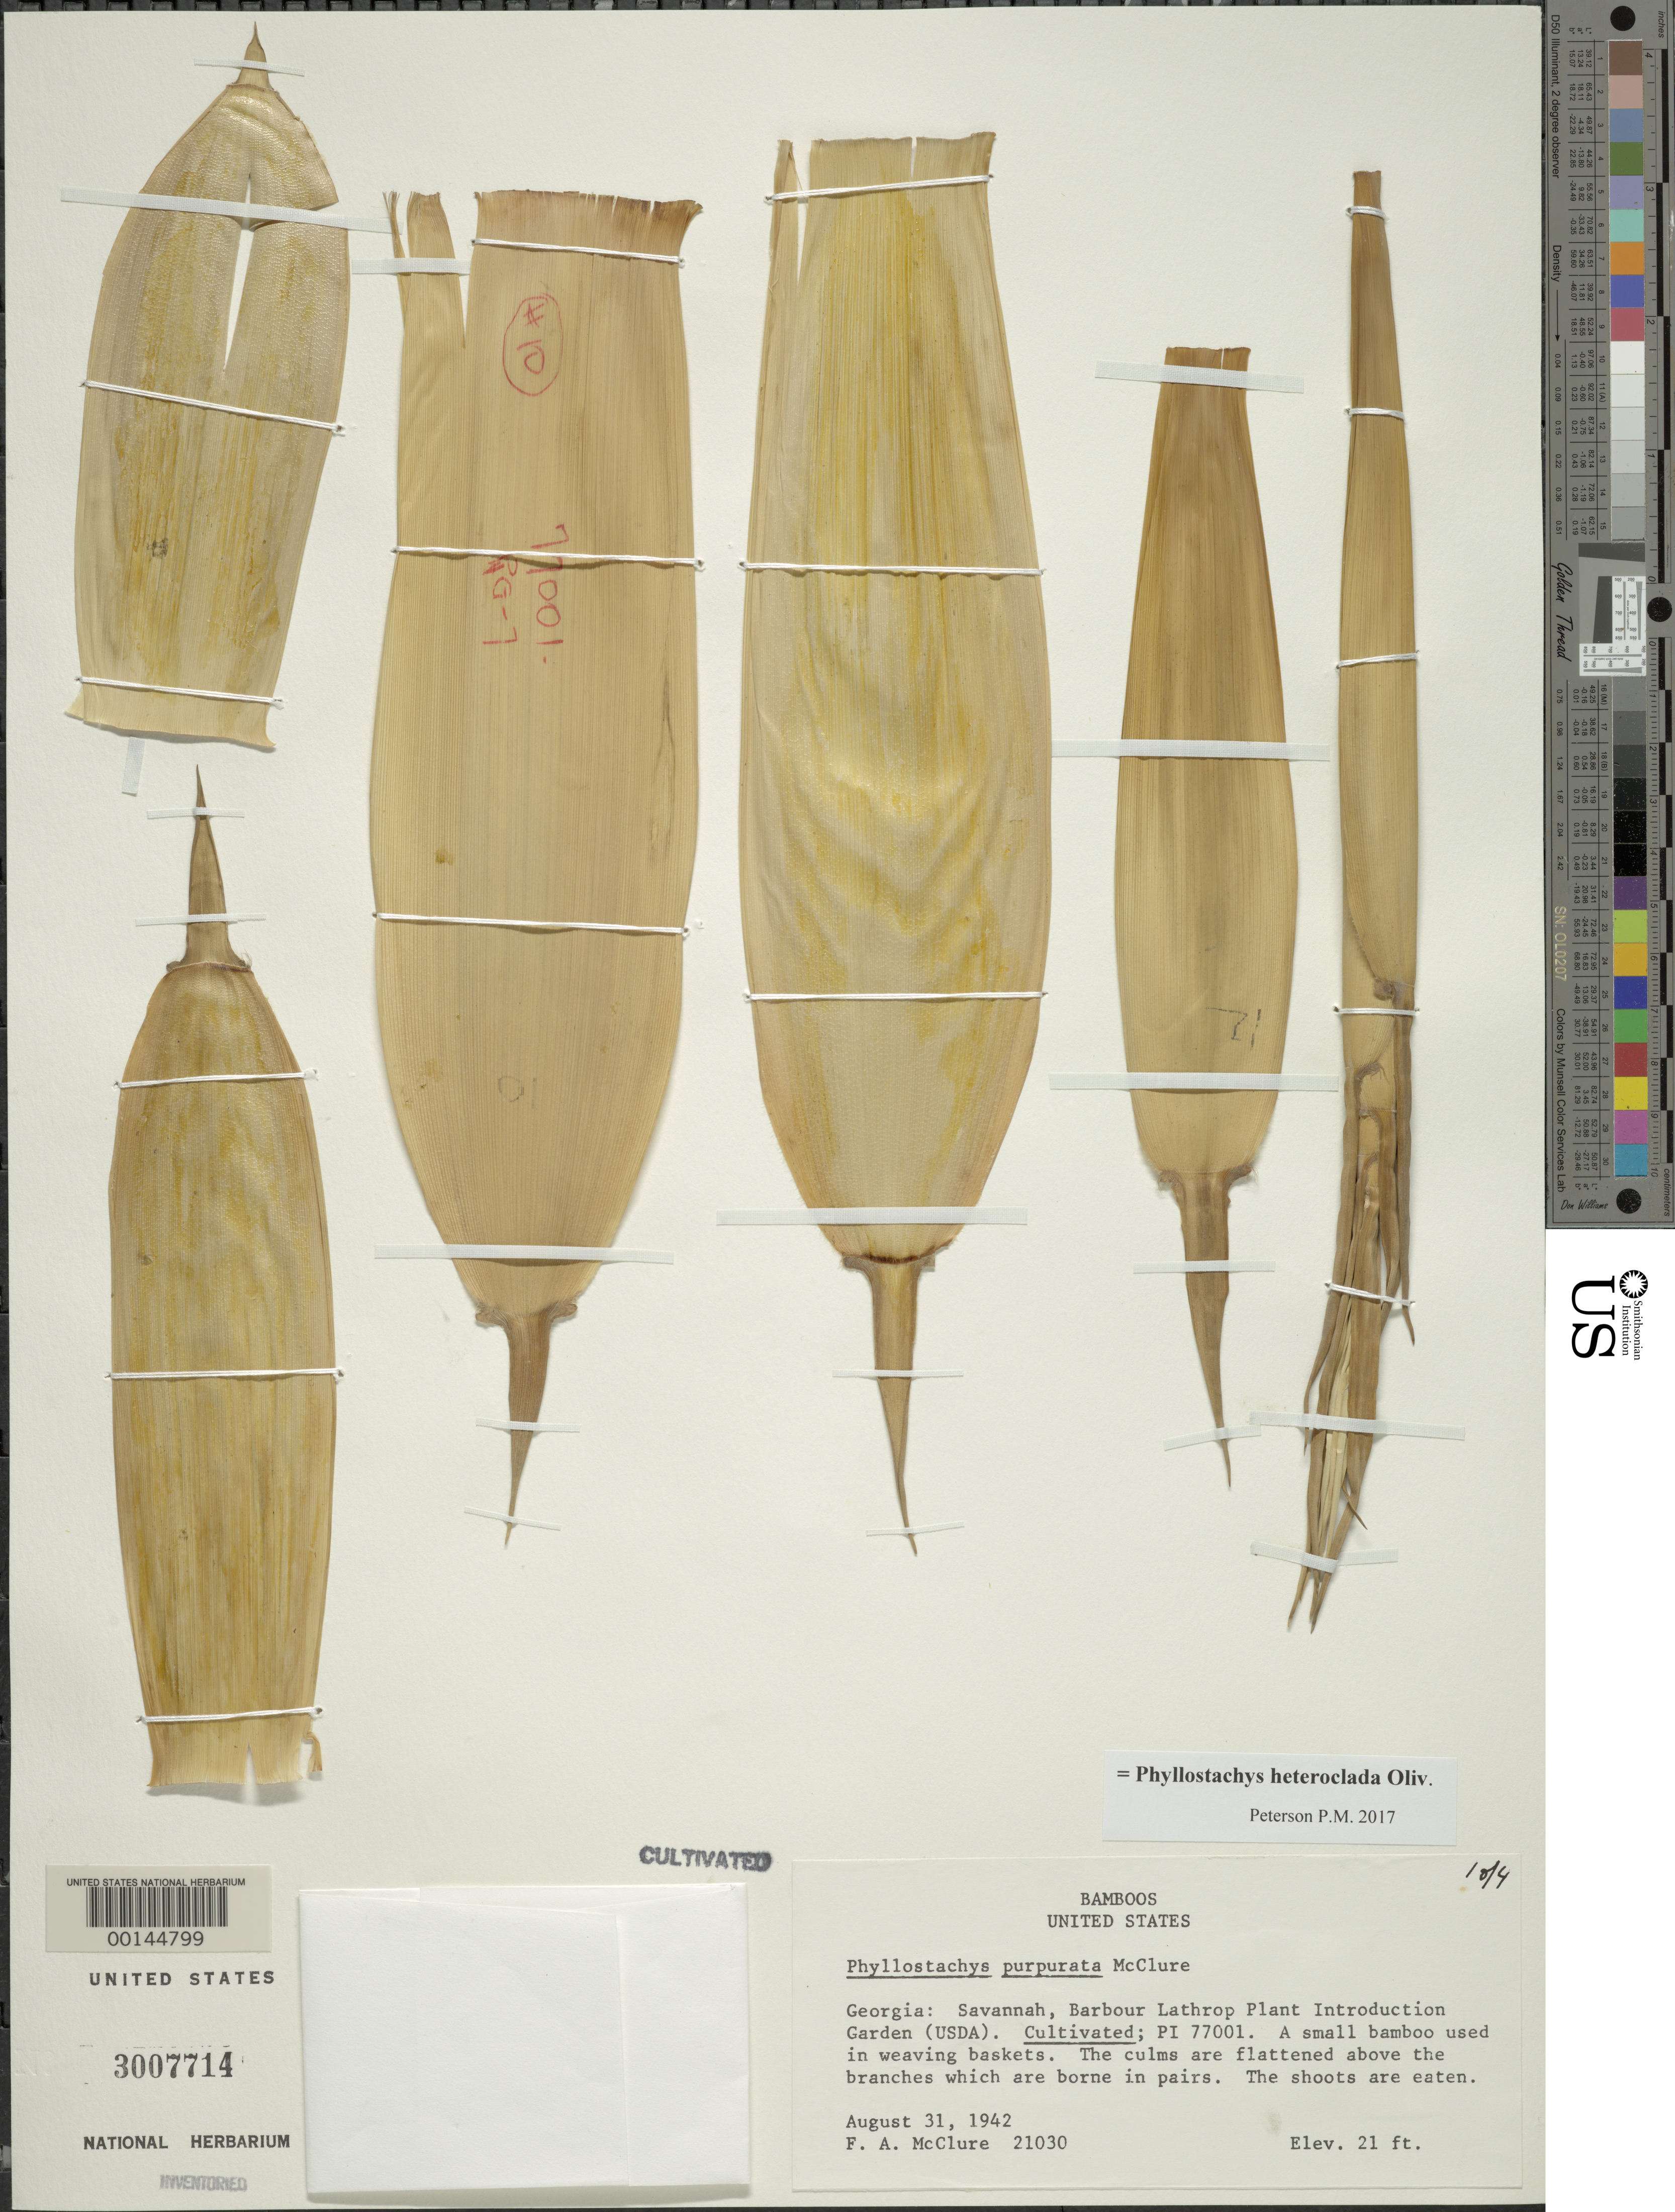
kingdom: Plantae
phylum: Tracheophyta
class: Liliopsida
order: Poales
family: Poaceae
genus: Phyllostachys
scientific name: Phyllostachys heteroclada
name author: Oliv.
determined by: Poaceae Reorganization Project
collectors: F. A. McClure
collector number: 21030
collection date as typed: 31 Aug 1942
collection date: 1942-08-31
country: United States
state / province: Georgia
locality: Savannah, barbour lathrop p.i. garden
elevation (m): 6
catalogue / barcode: US 3007714